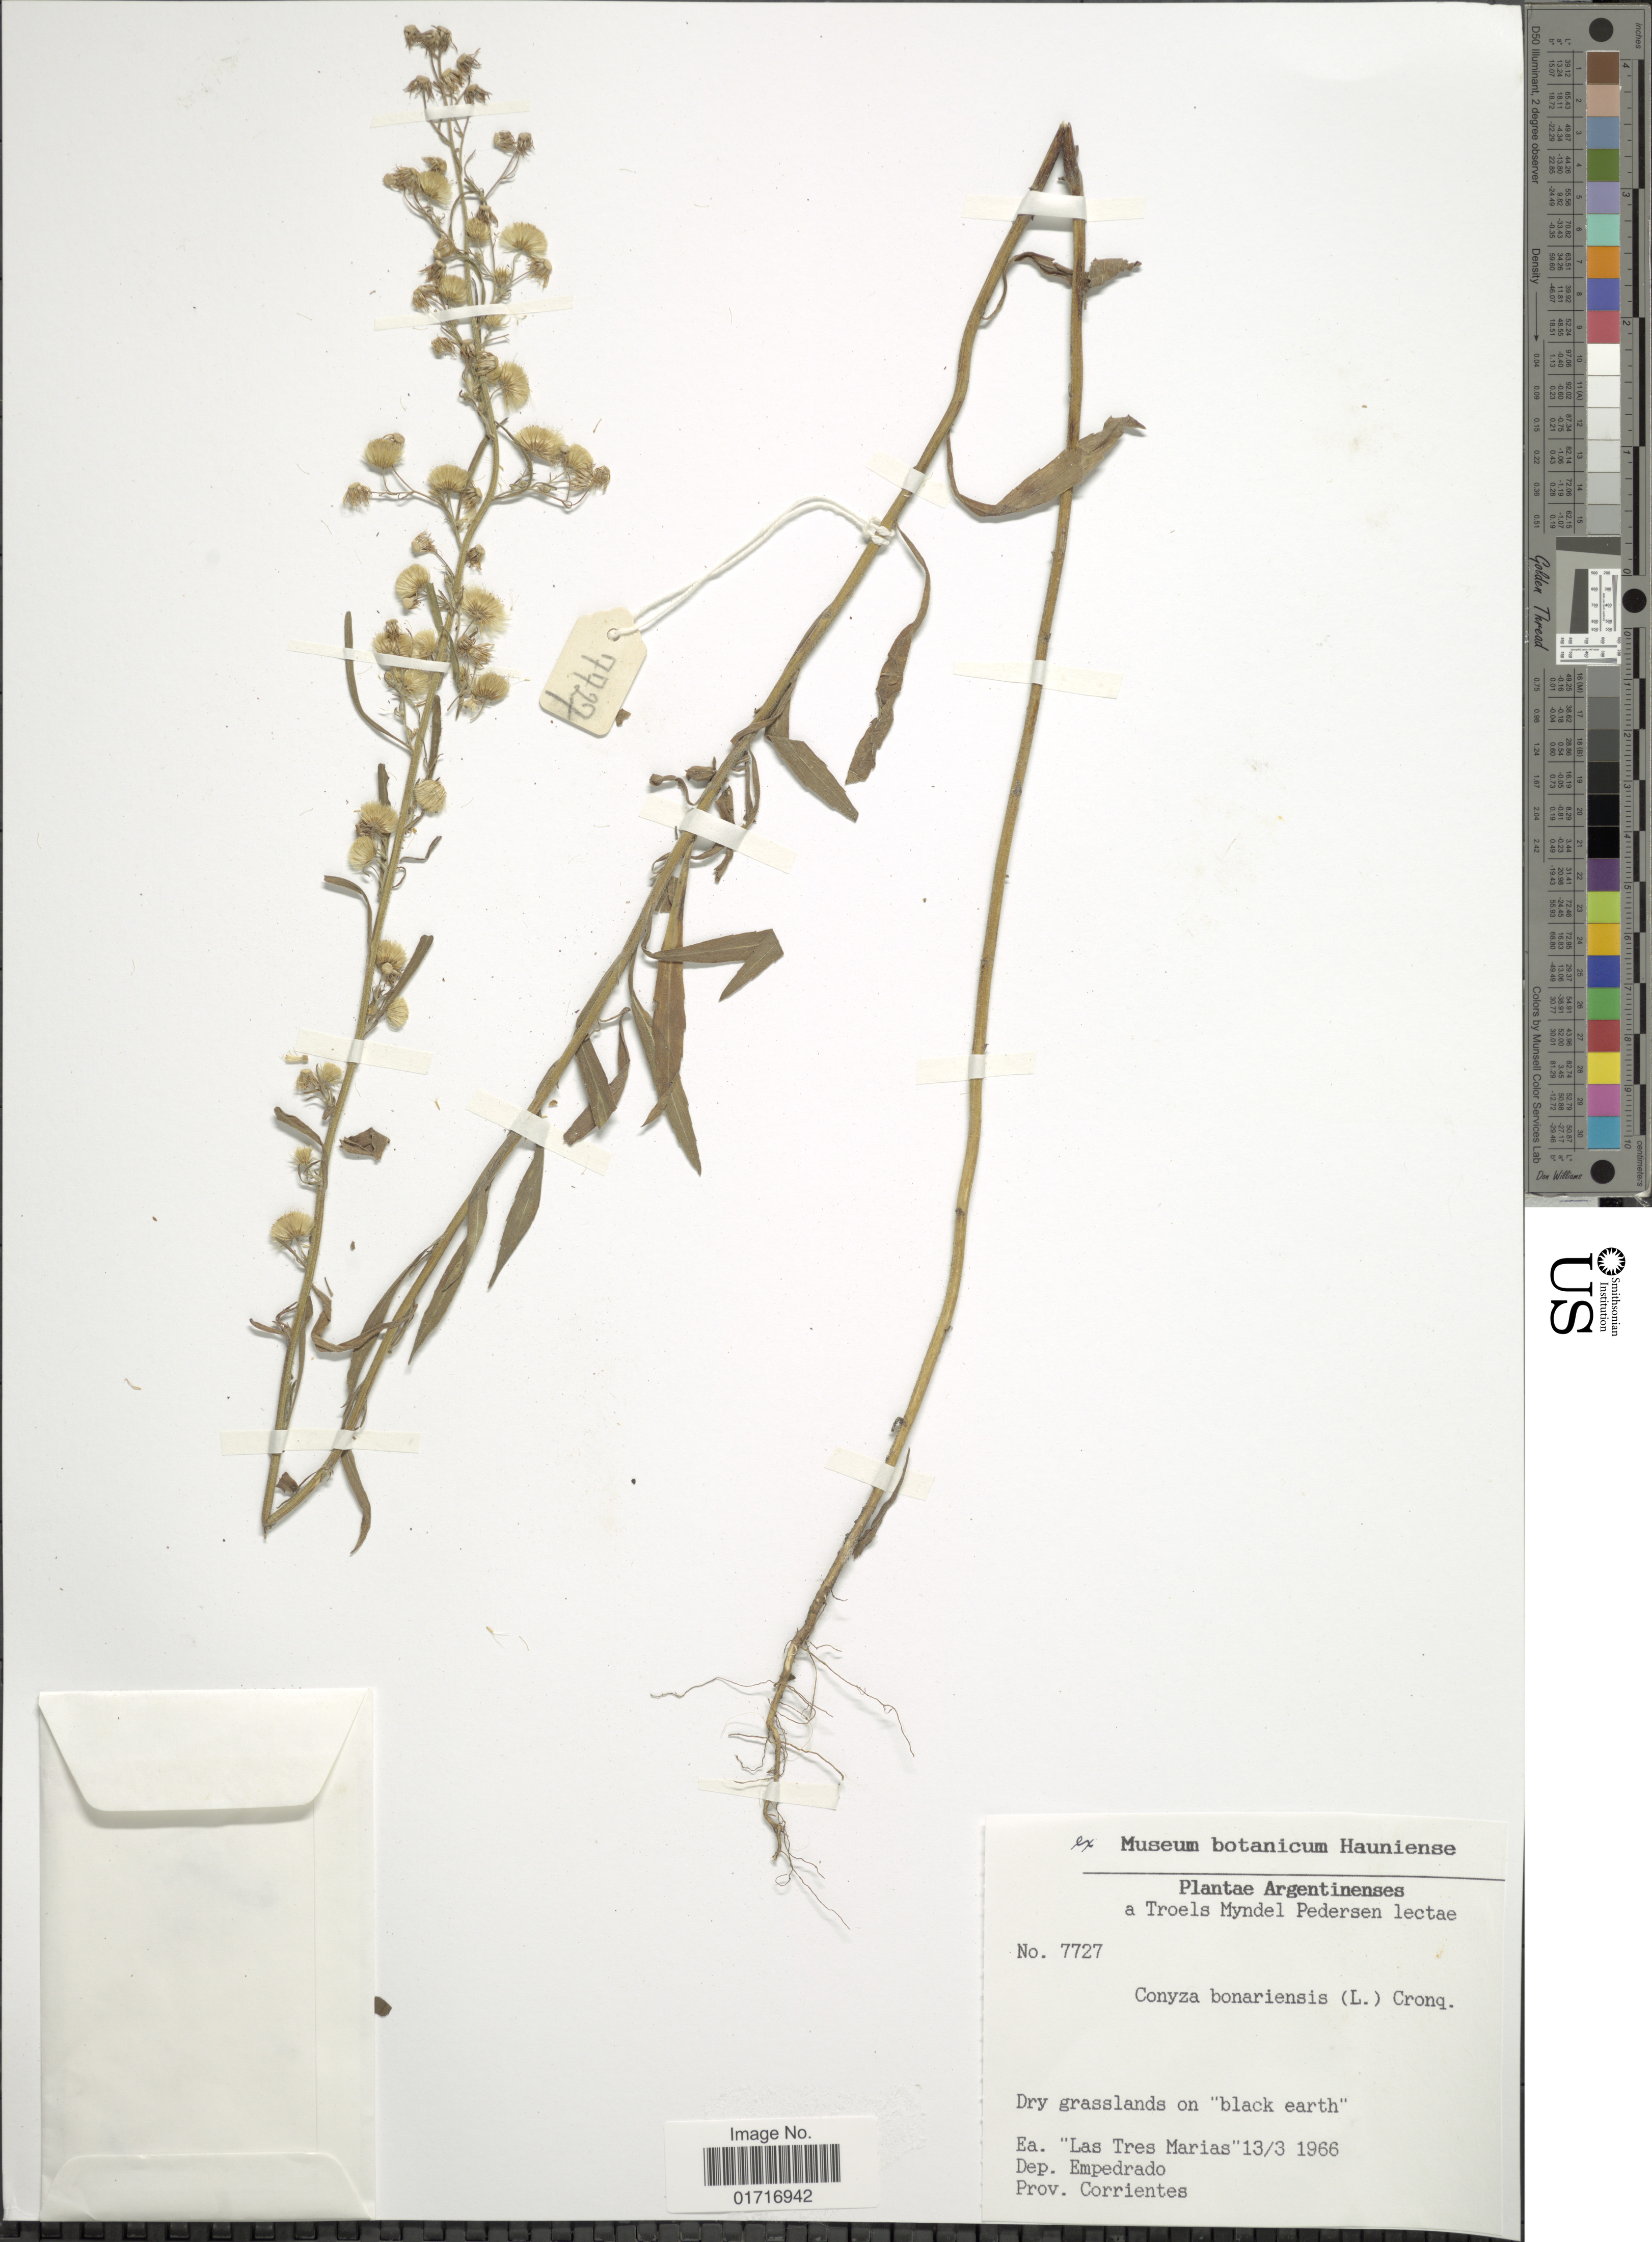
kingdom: Plantae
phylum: Tracheophyta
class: Magnoliopsida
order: Asterales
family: Asteraceae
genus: Conyza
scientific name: Conyza bonariensis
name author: (L.) Cronq.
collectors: T. Pederson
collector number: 7727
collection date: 1966-03-13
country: Argentina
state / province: Corrientes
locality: Ea. "Las Tres Marias" Dep Empedrado, Prov. Corrientes.